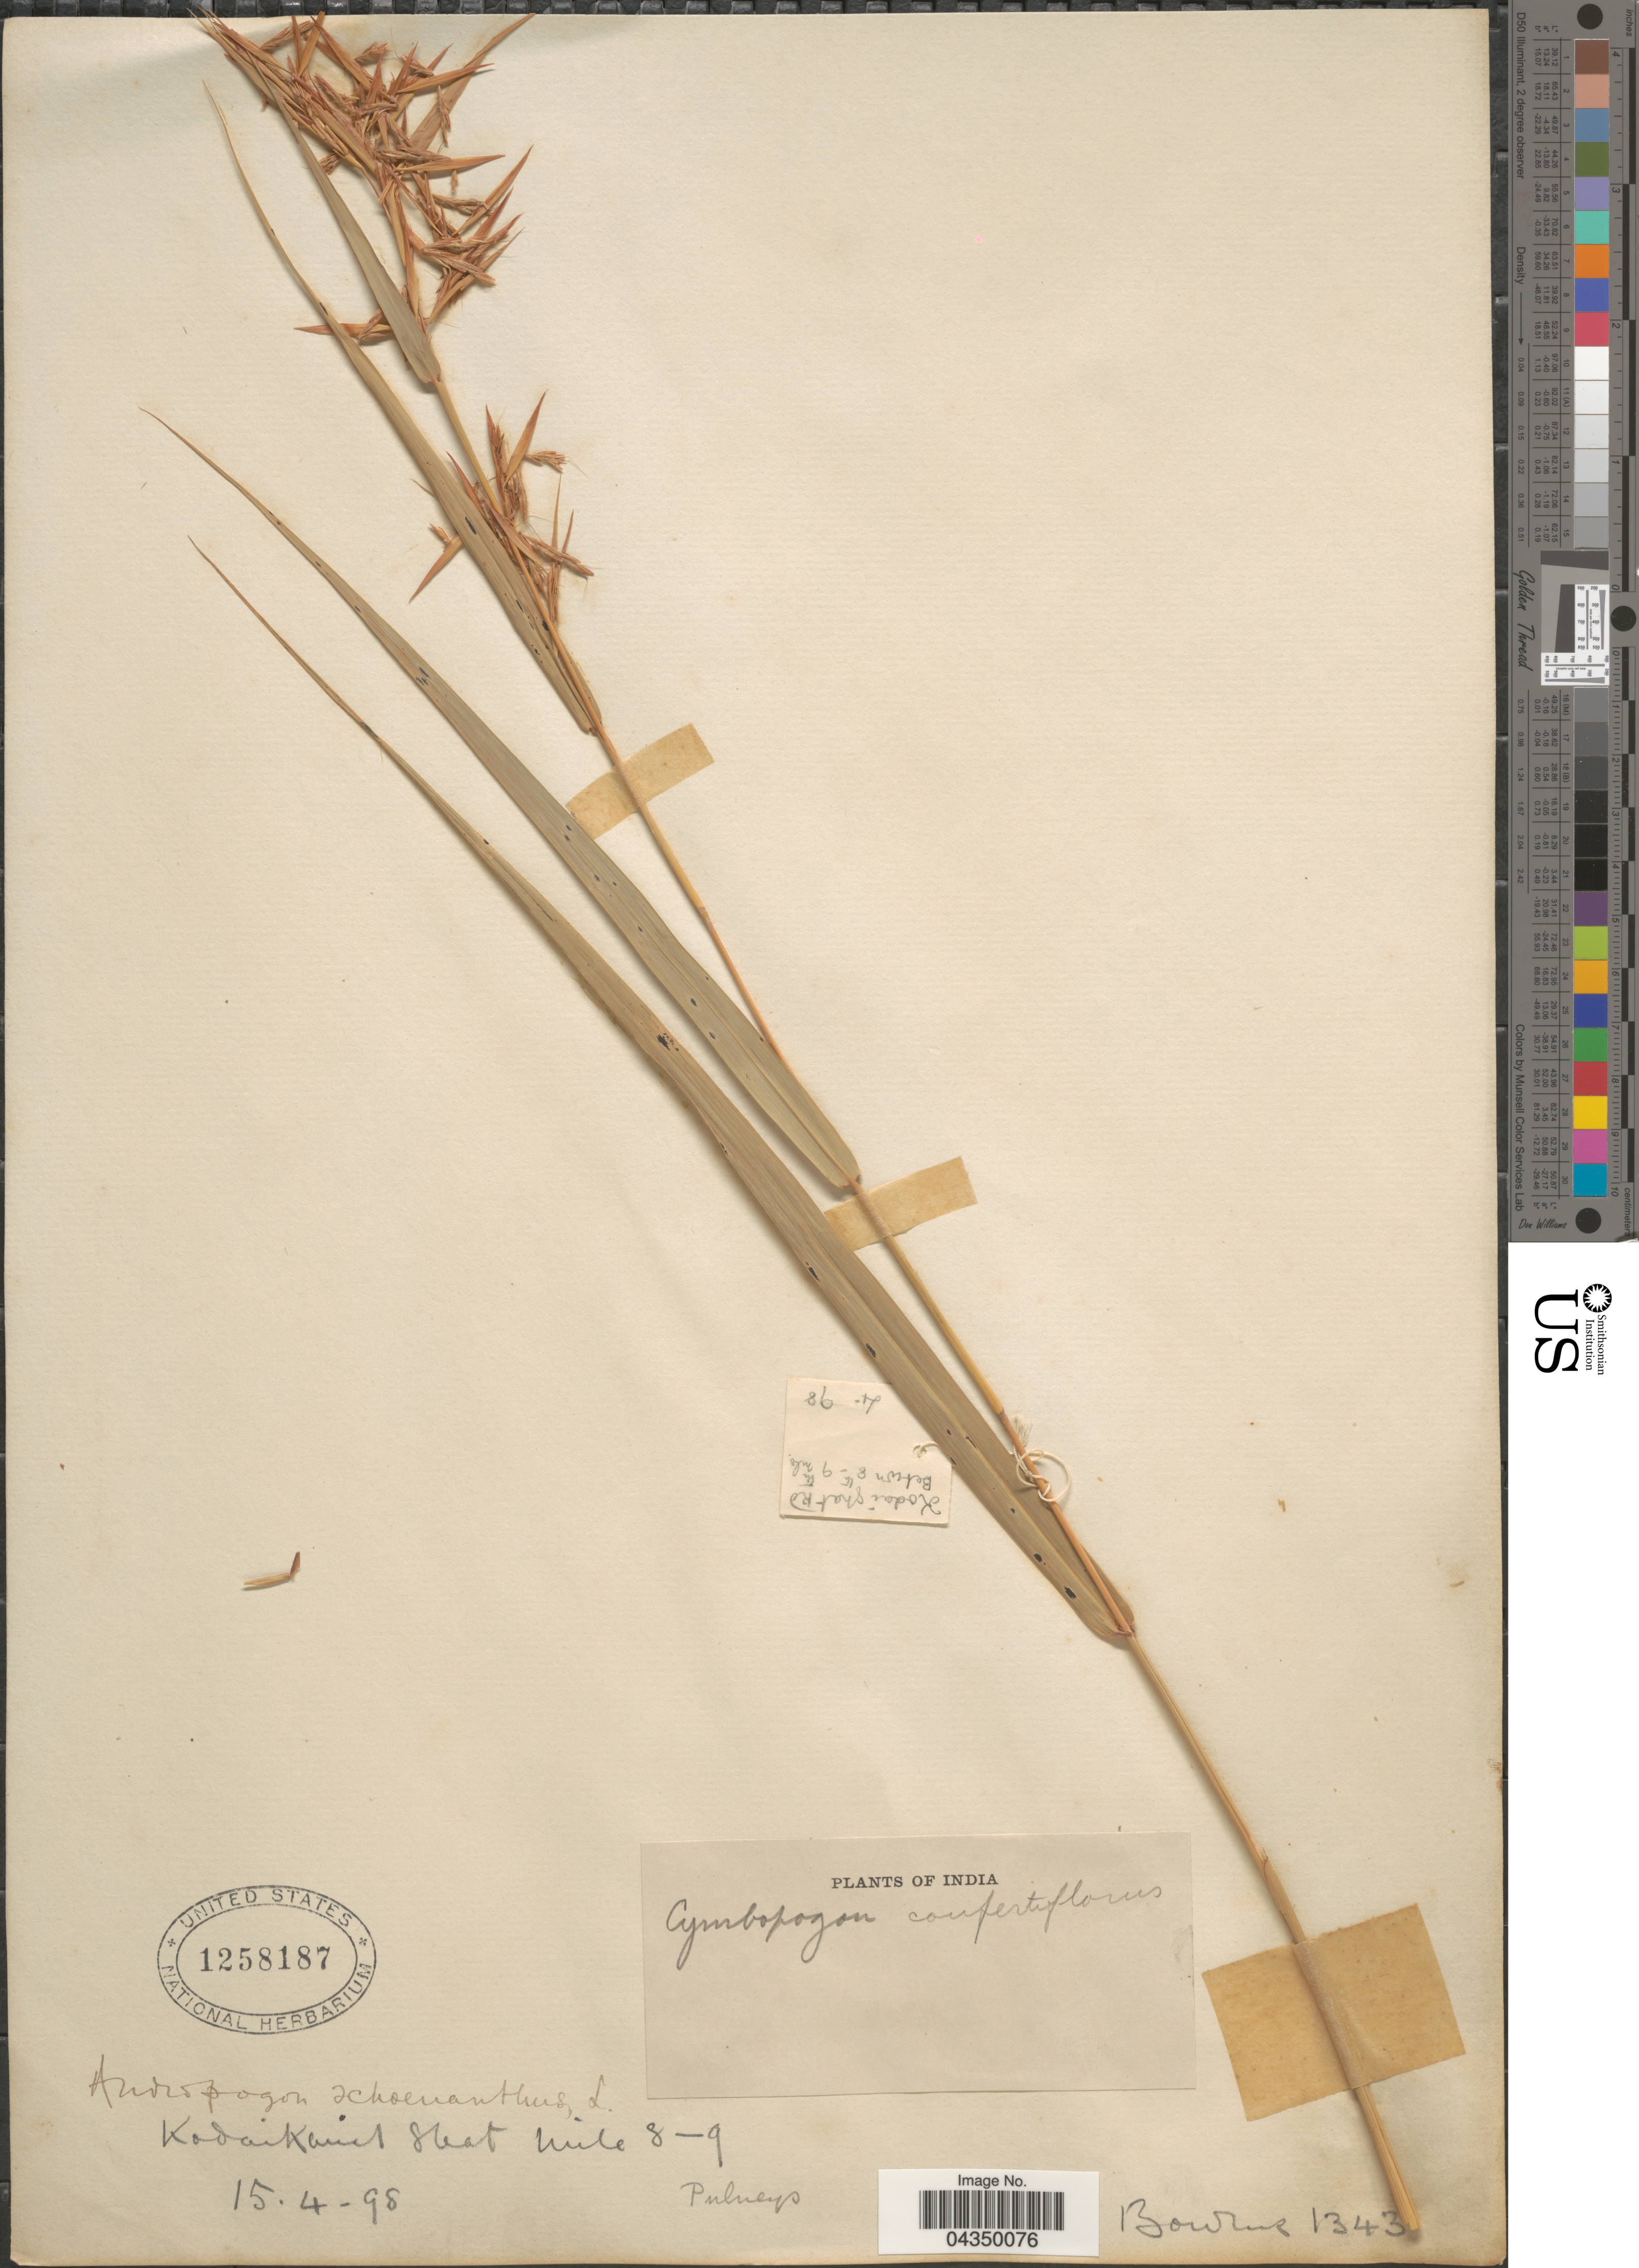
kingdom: Plantae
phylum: Tracheophyta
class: Liliopsida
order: Poales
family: Poaceae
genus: Cymbopogon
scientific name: Cymbopogon nardus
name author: (L.) Rendle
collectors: -- Bourne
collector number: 1343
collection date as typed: Transcribed d/m/y: 15/4/98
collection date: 1898-04-15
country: India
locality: Kodaikanal ghat mile 8-9. Pulneys.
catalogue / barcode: US 1258187